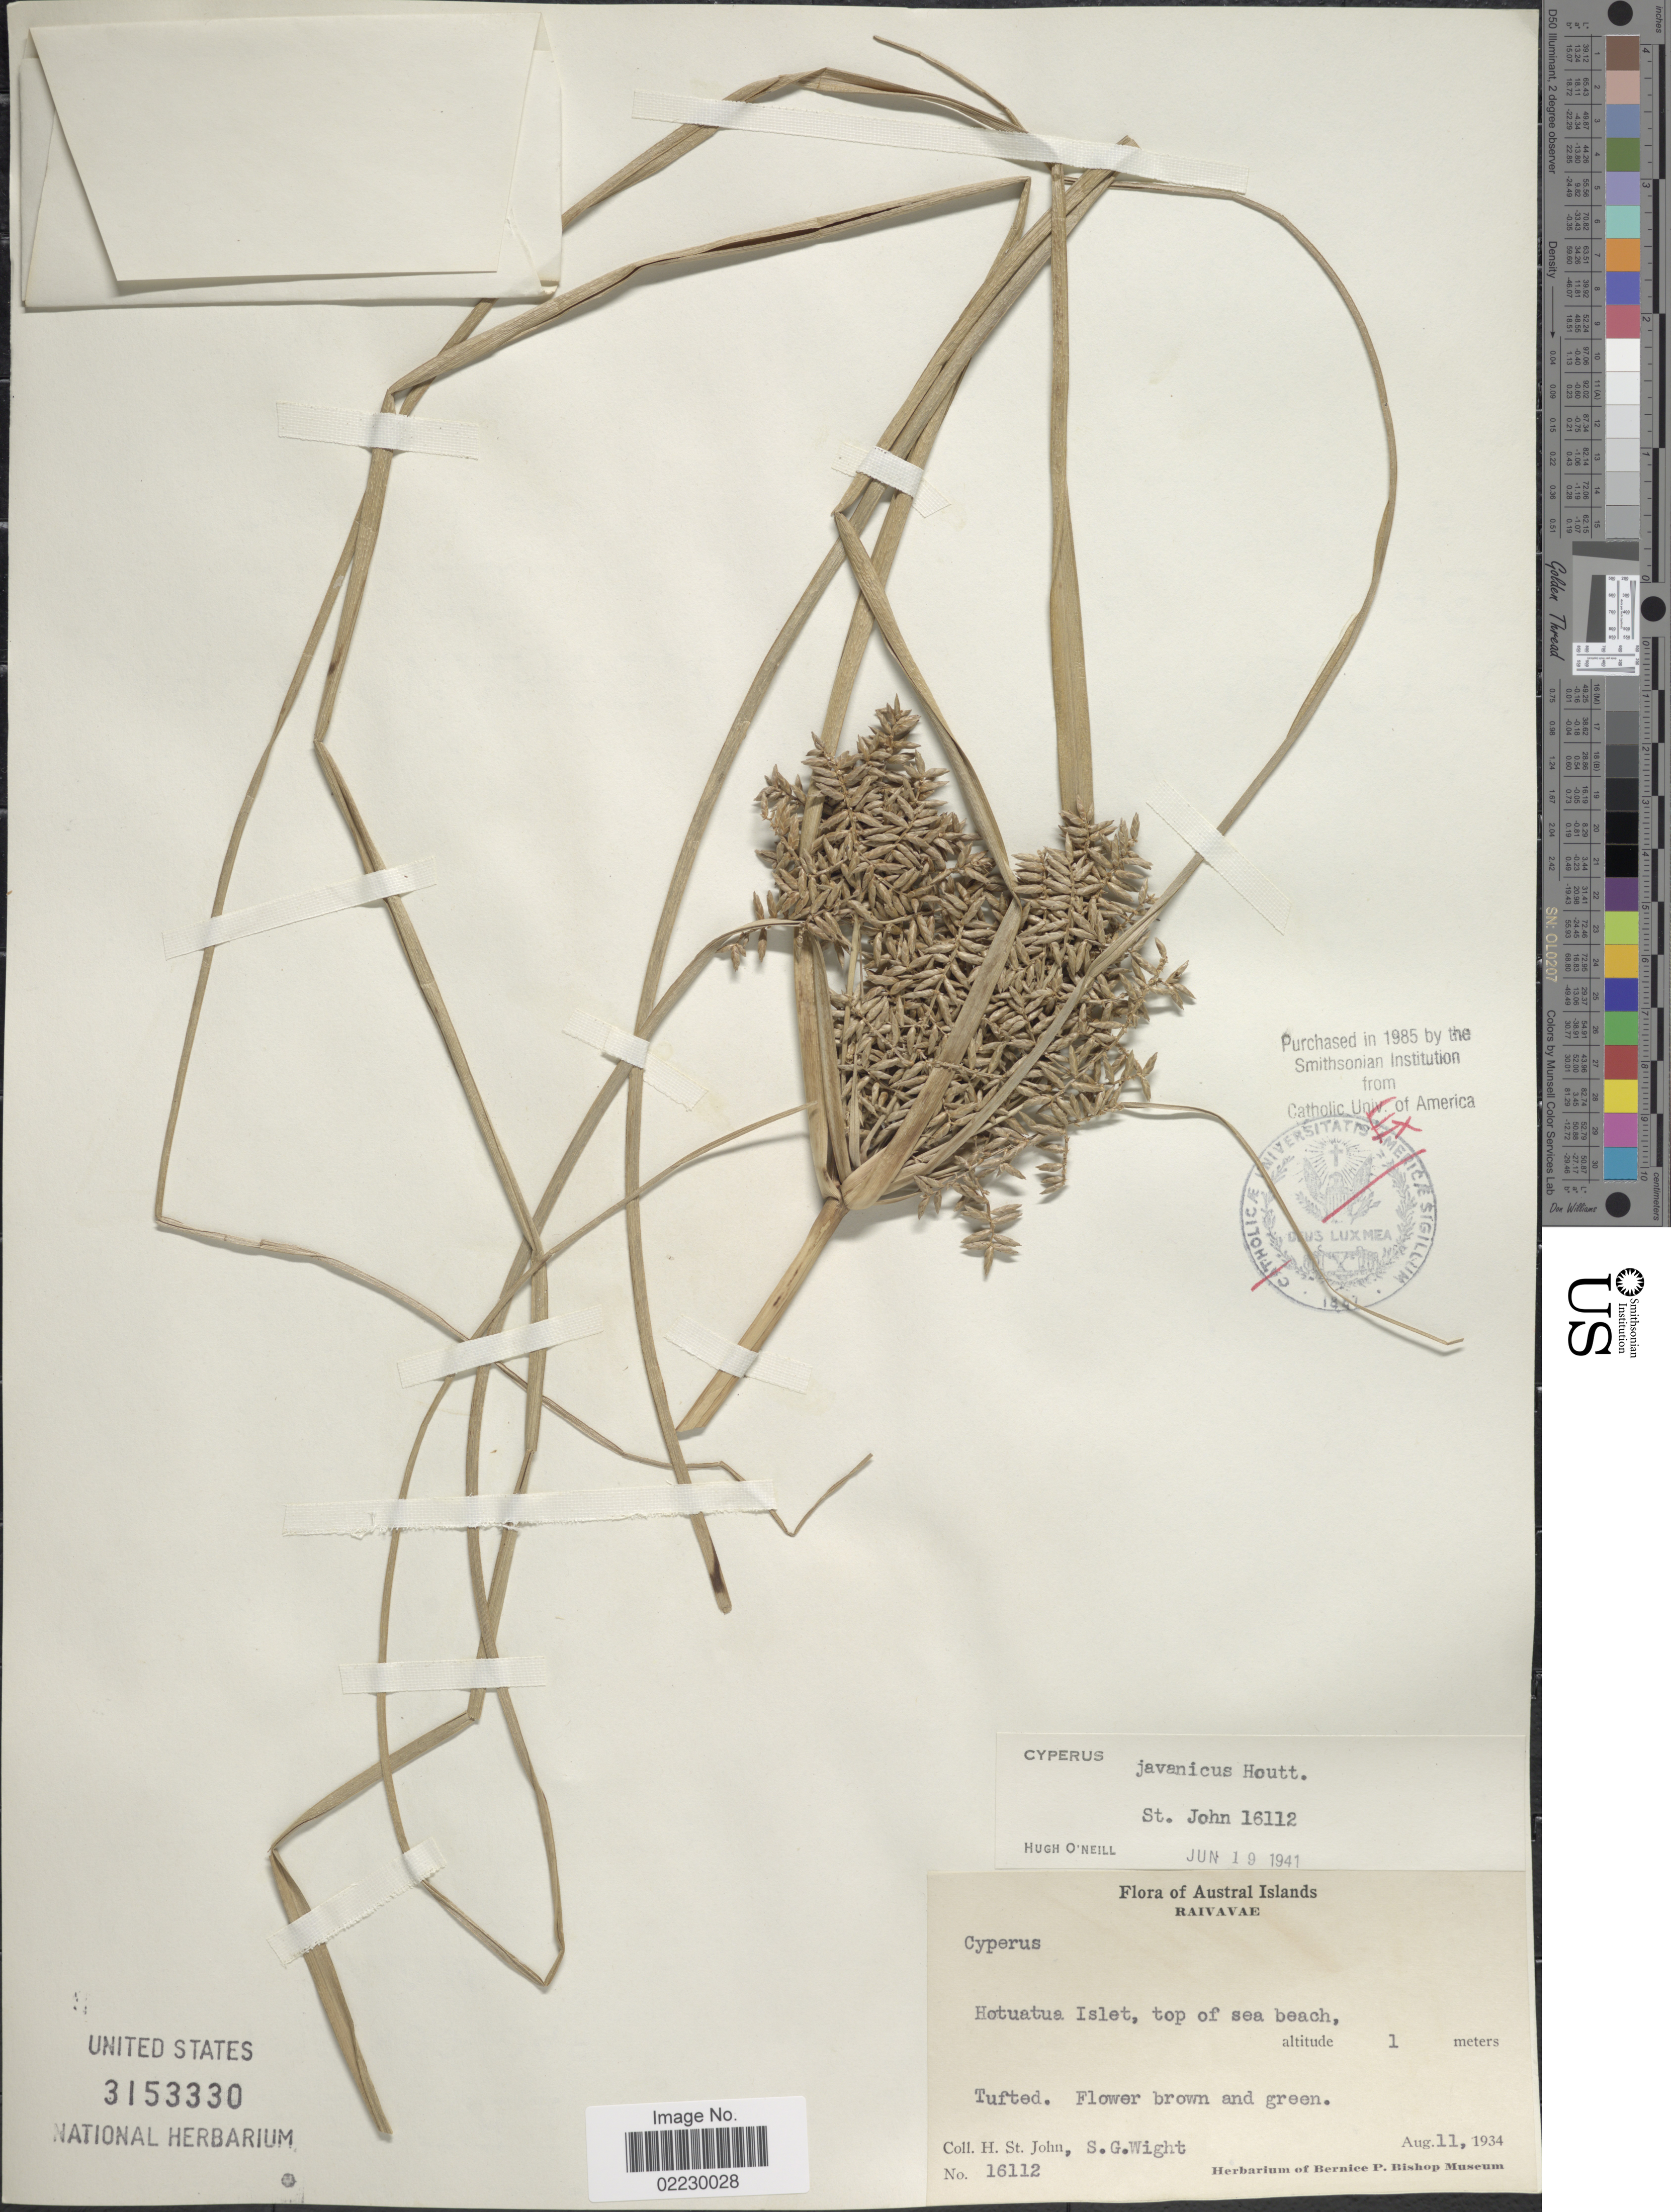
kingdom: Plantae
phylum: Tracheophyta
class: Liliopsida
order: Poales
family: Cyperaceae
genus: Cyperus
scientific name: Cyperus javanicus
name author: Houtt.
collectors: H. St. John & S. G. Wight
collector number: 16112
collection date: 1934-08-11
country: French Polynesia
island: Raivavae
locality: Austral islands. Hotuatua Islet, Raivavae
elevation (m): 1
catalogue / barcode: US 3153330